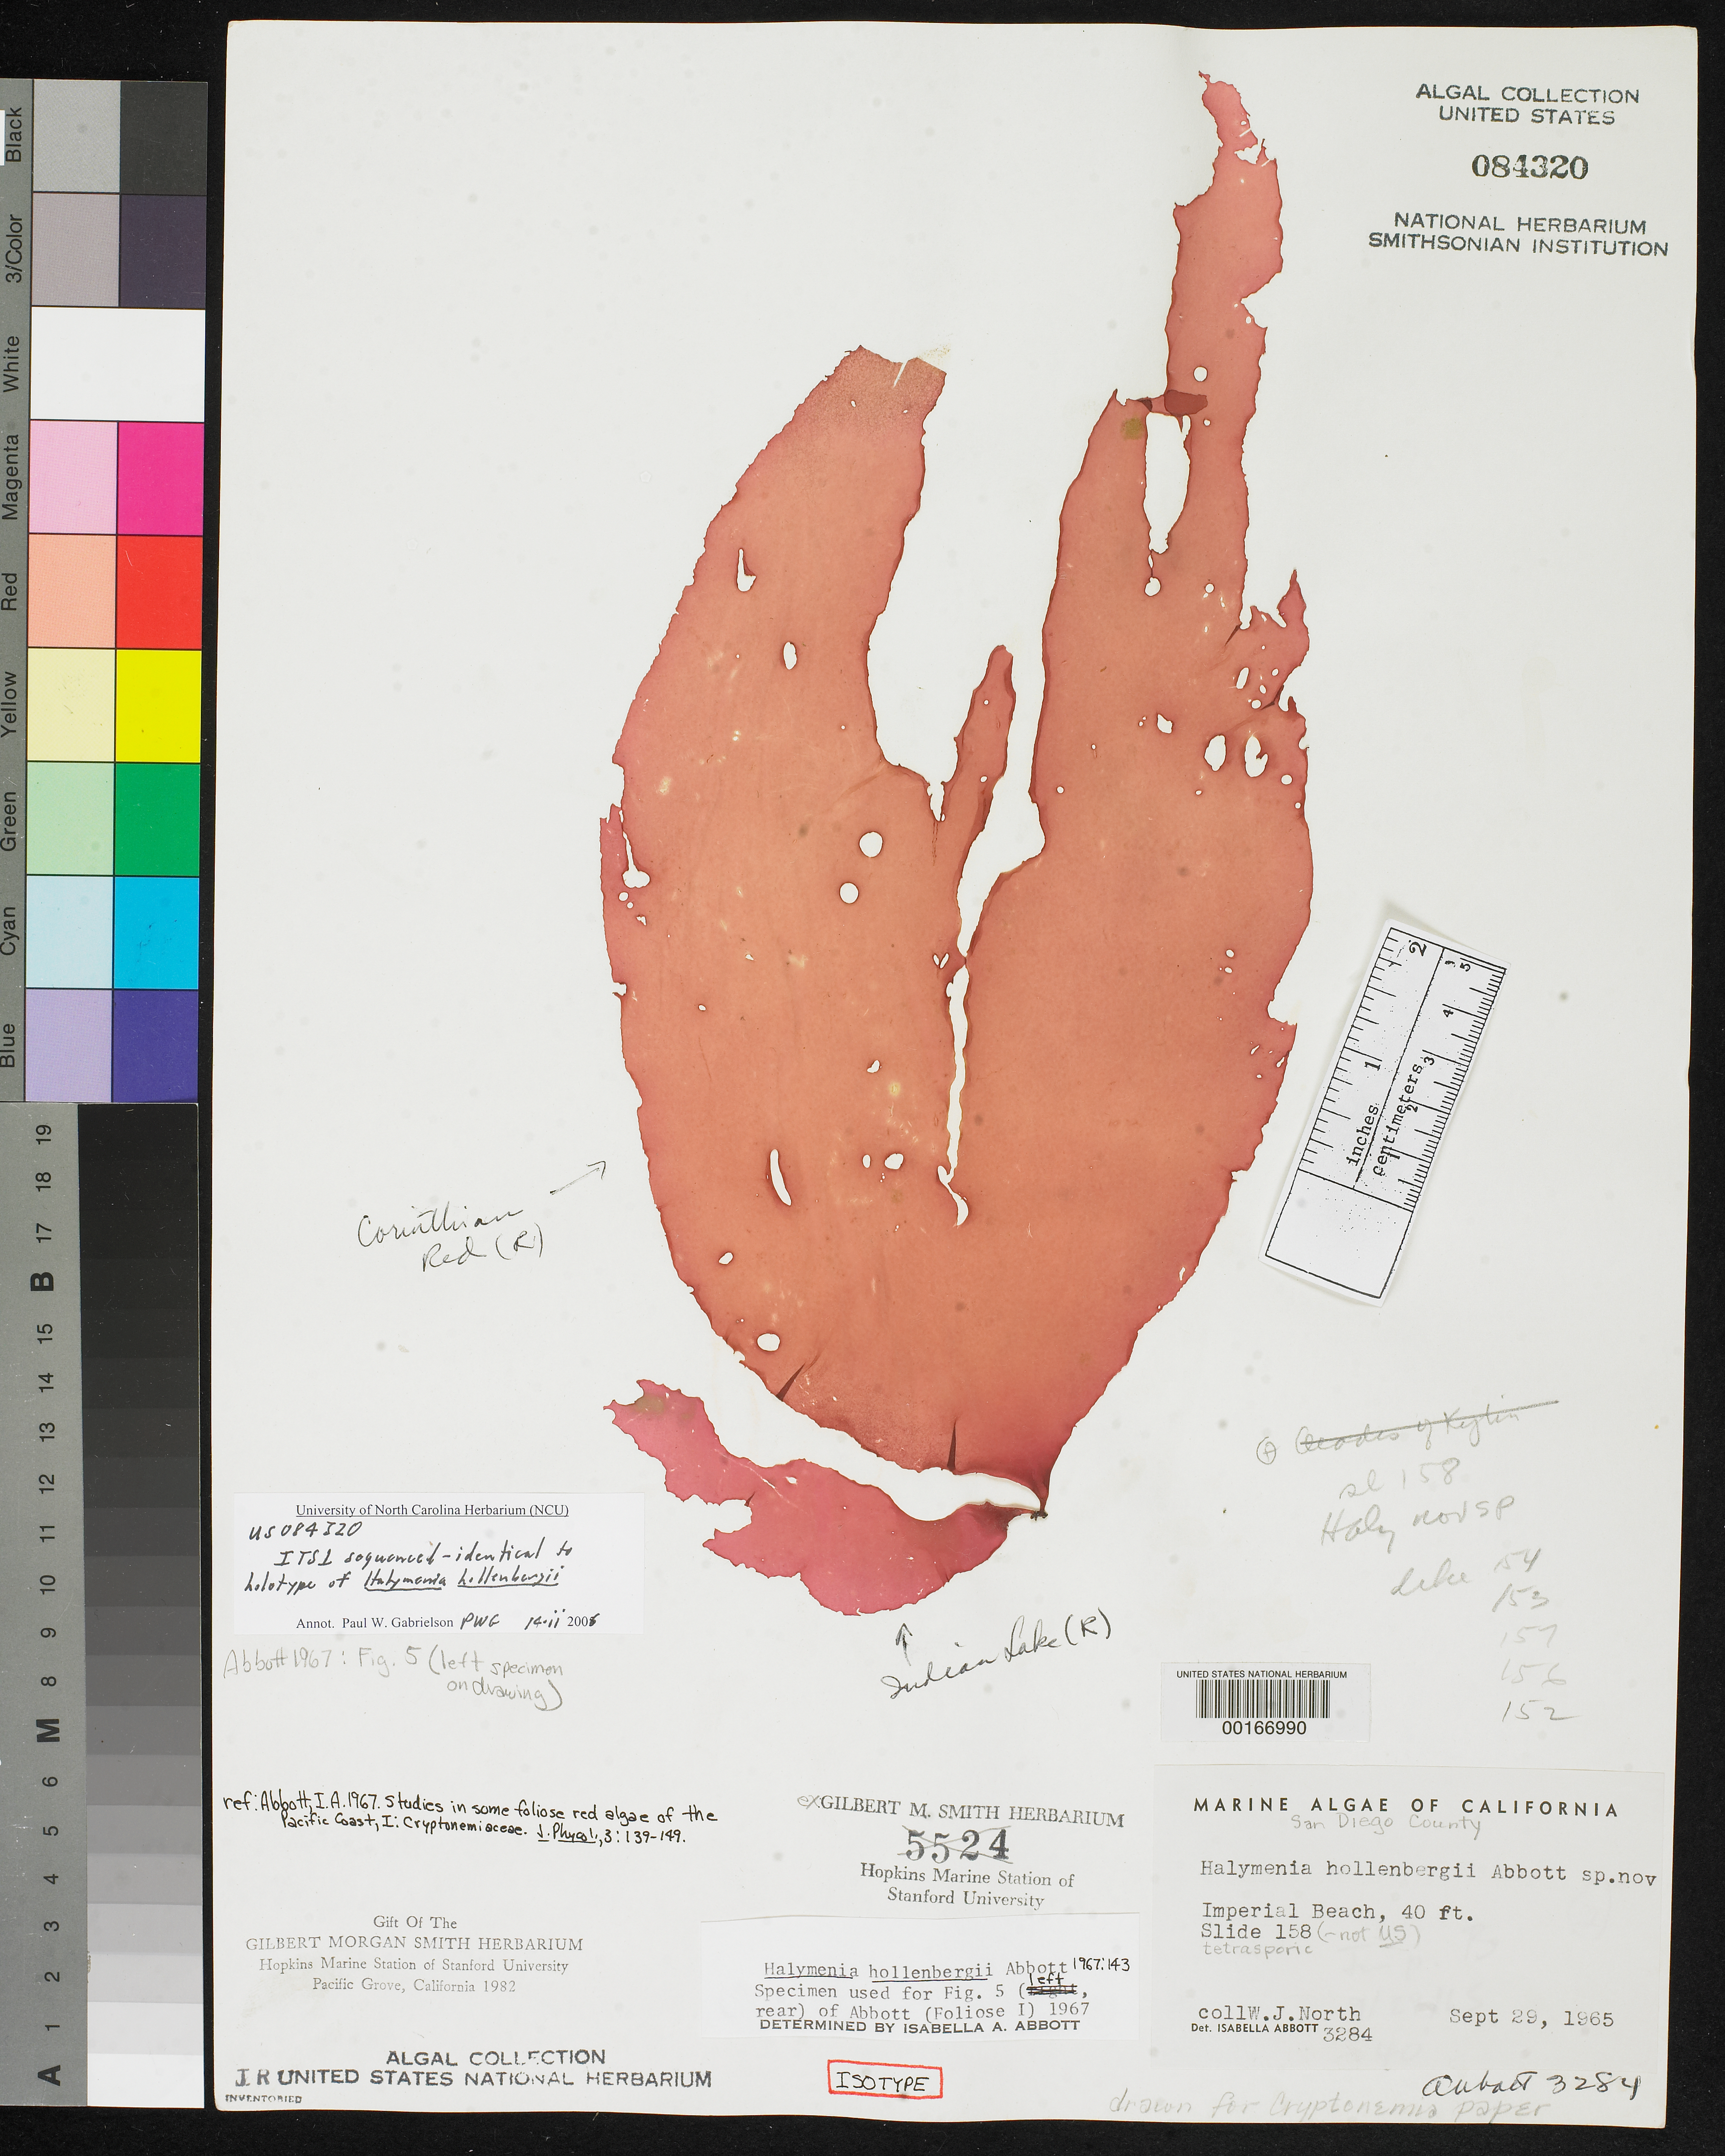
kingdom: Plantae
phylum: Rhodophyta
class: Florideophyceae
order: Halymeniales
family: Halymeniaceae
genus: Halymenia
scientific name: Halymenia hollenbergii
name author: I.A. Abbott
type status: Isotype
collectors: W. North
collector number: IAA 3284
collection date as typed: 29 Sep 1965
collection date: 1965-09-29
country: United States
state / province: California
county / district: San Diego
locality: Imperial Beach.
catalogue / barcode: US 84320